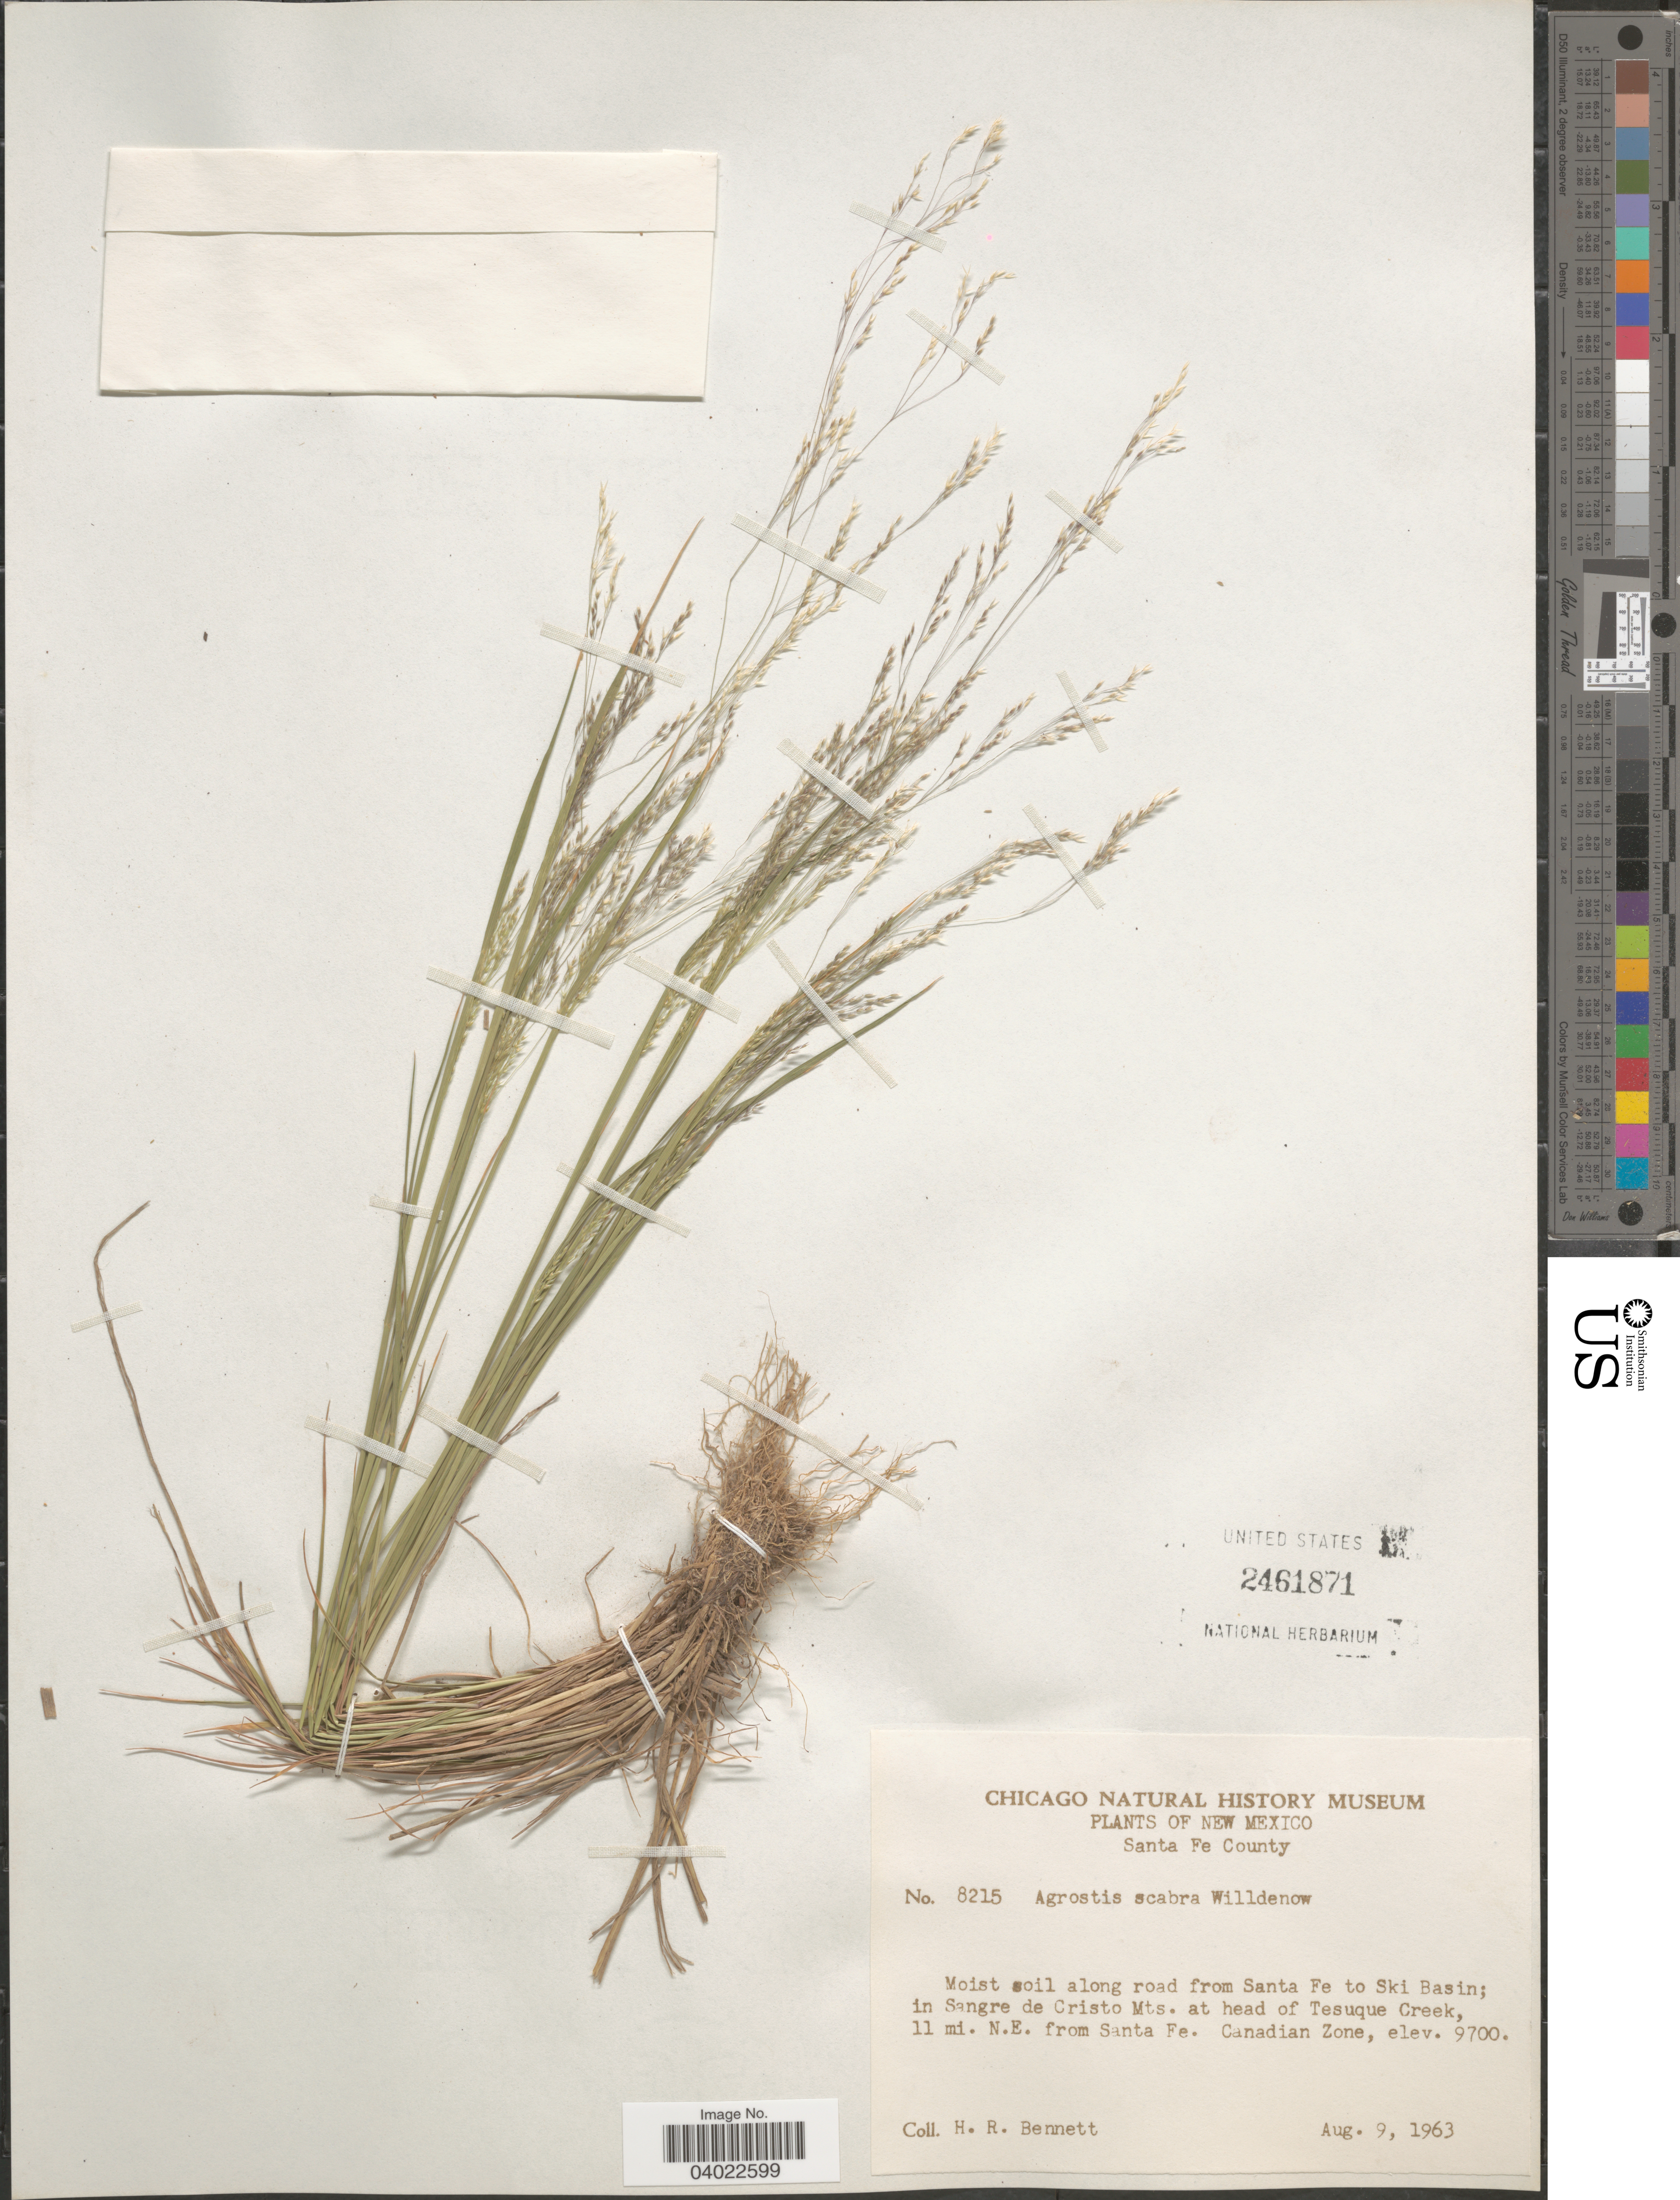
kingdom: Plantae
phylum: Tracheophyta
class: Liliopsida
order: Poales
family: Poaceae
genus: Agrostis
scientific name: Agrostis scabra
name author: Willd.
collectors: H. R. Bennett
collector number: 8215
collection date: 1963-08-09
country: United States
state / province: New Mexico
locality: Santa Fe County. Along road from Santa Fe to Ski Basin; in Sangre de Cristo Mts. at head of Tesuque Creek, 11 mi. N.E. from Santa Fe. Canadian zone.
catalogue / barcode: US 2461871